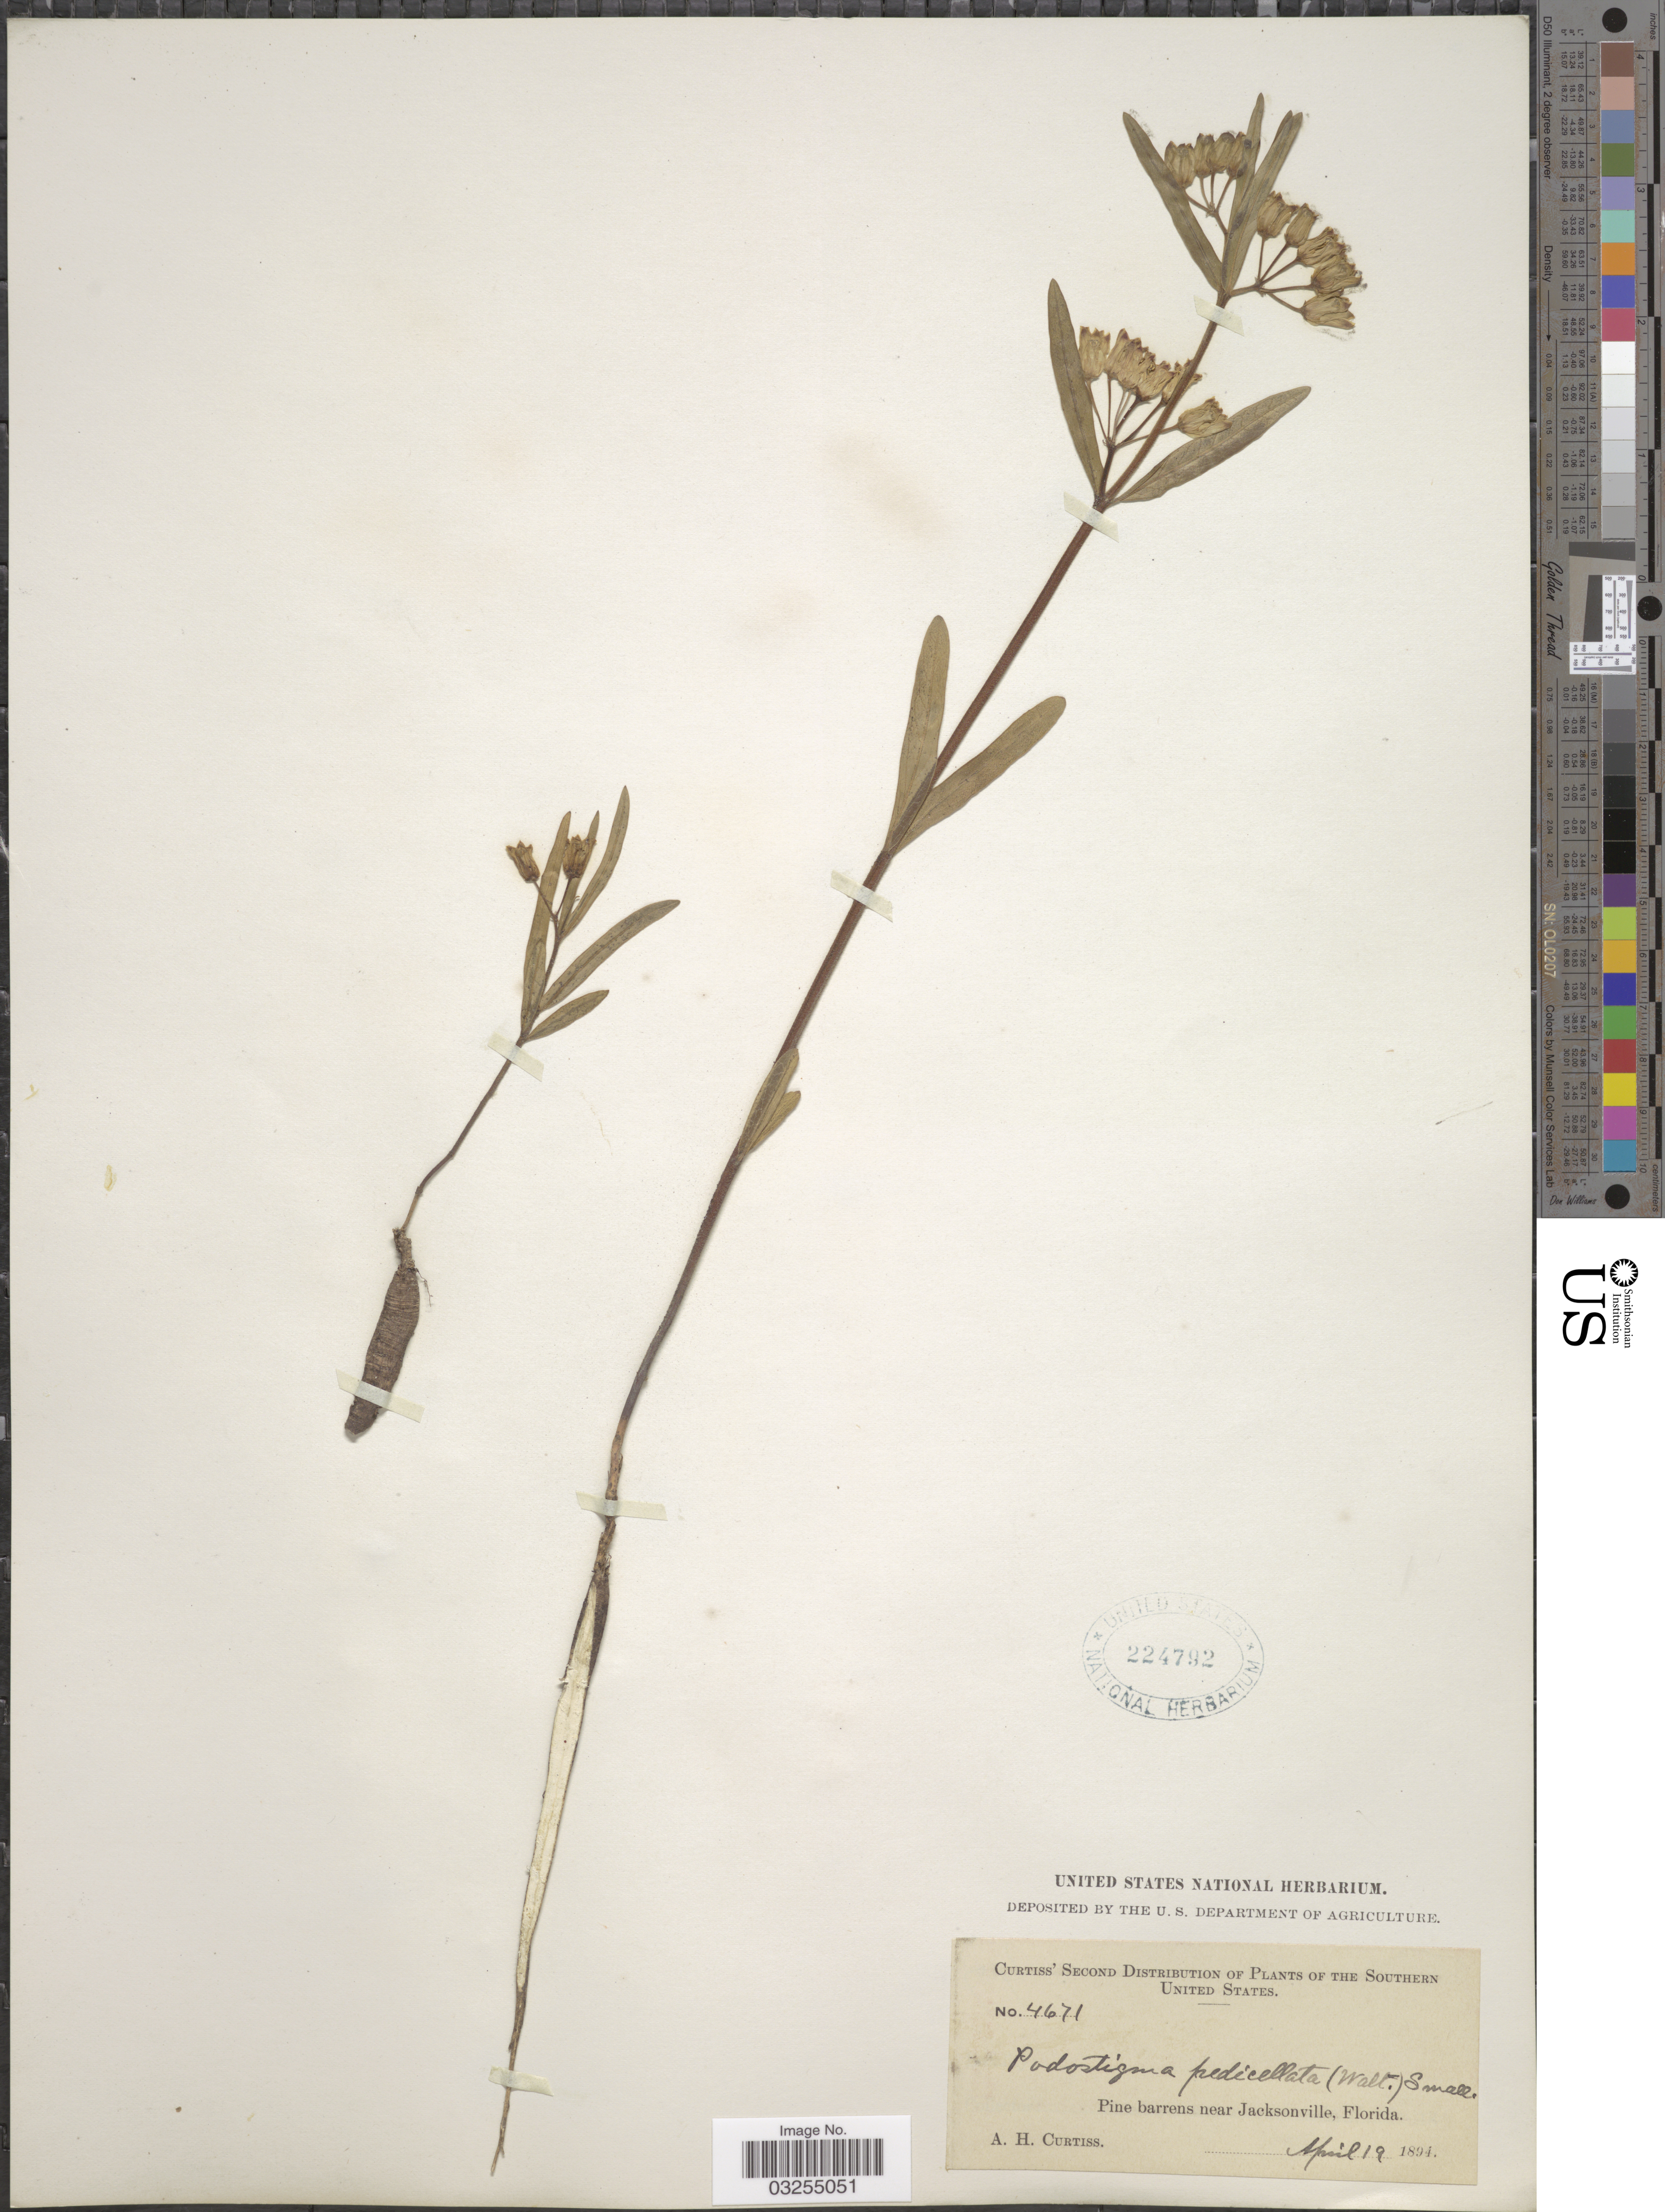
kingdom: Plantae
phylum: Tracheophyta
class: Magnoliopsida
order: Gentianales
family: Apocynaceae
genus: Asclepias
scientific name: Asclepias pedicellata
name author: Walter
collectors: A. H. Curtiss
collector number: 4671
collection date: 1894-04-19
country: United States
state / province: Florida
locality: The Southern United States. Pine barrens near Jacksonville.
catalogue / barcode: US 224792